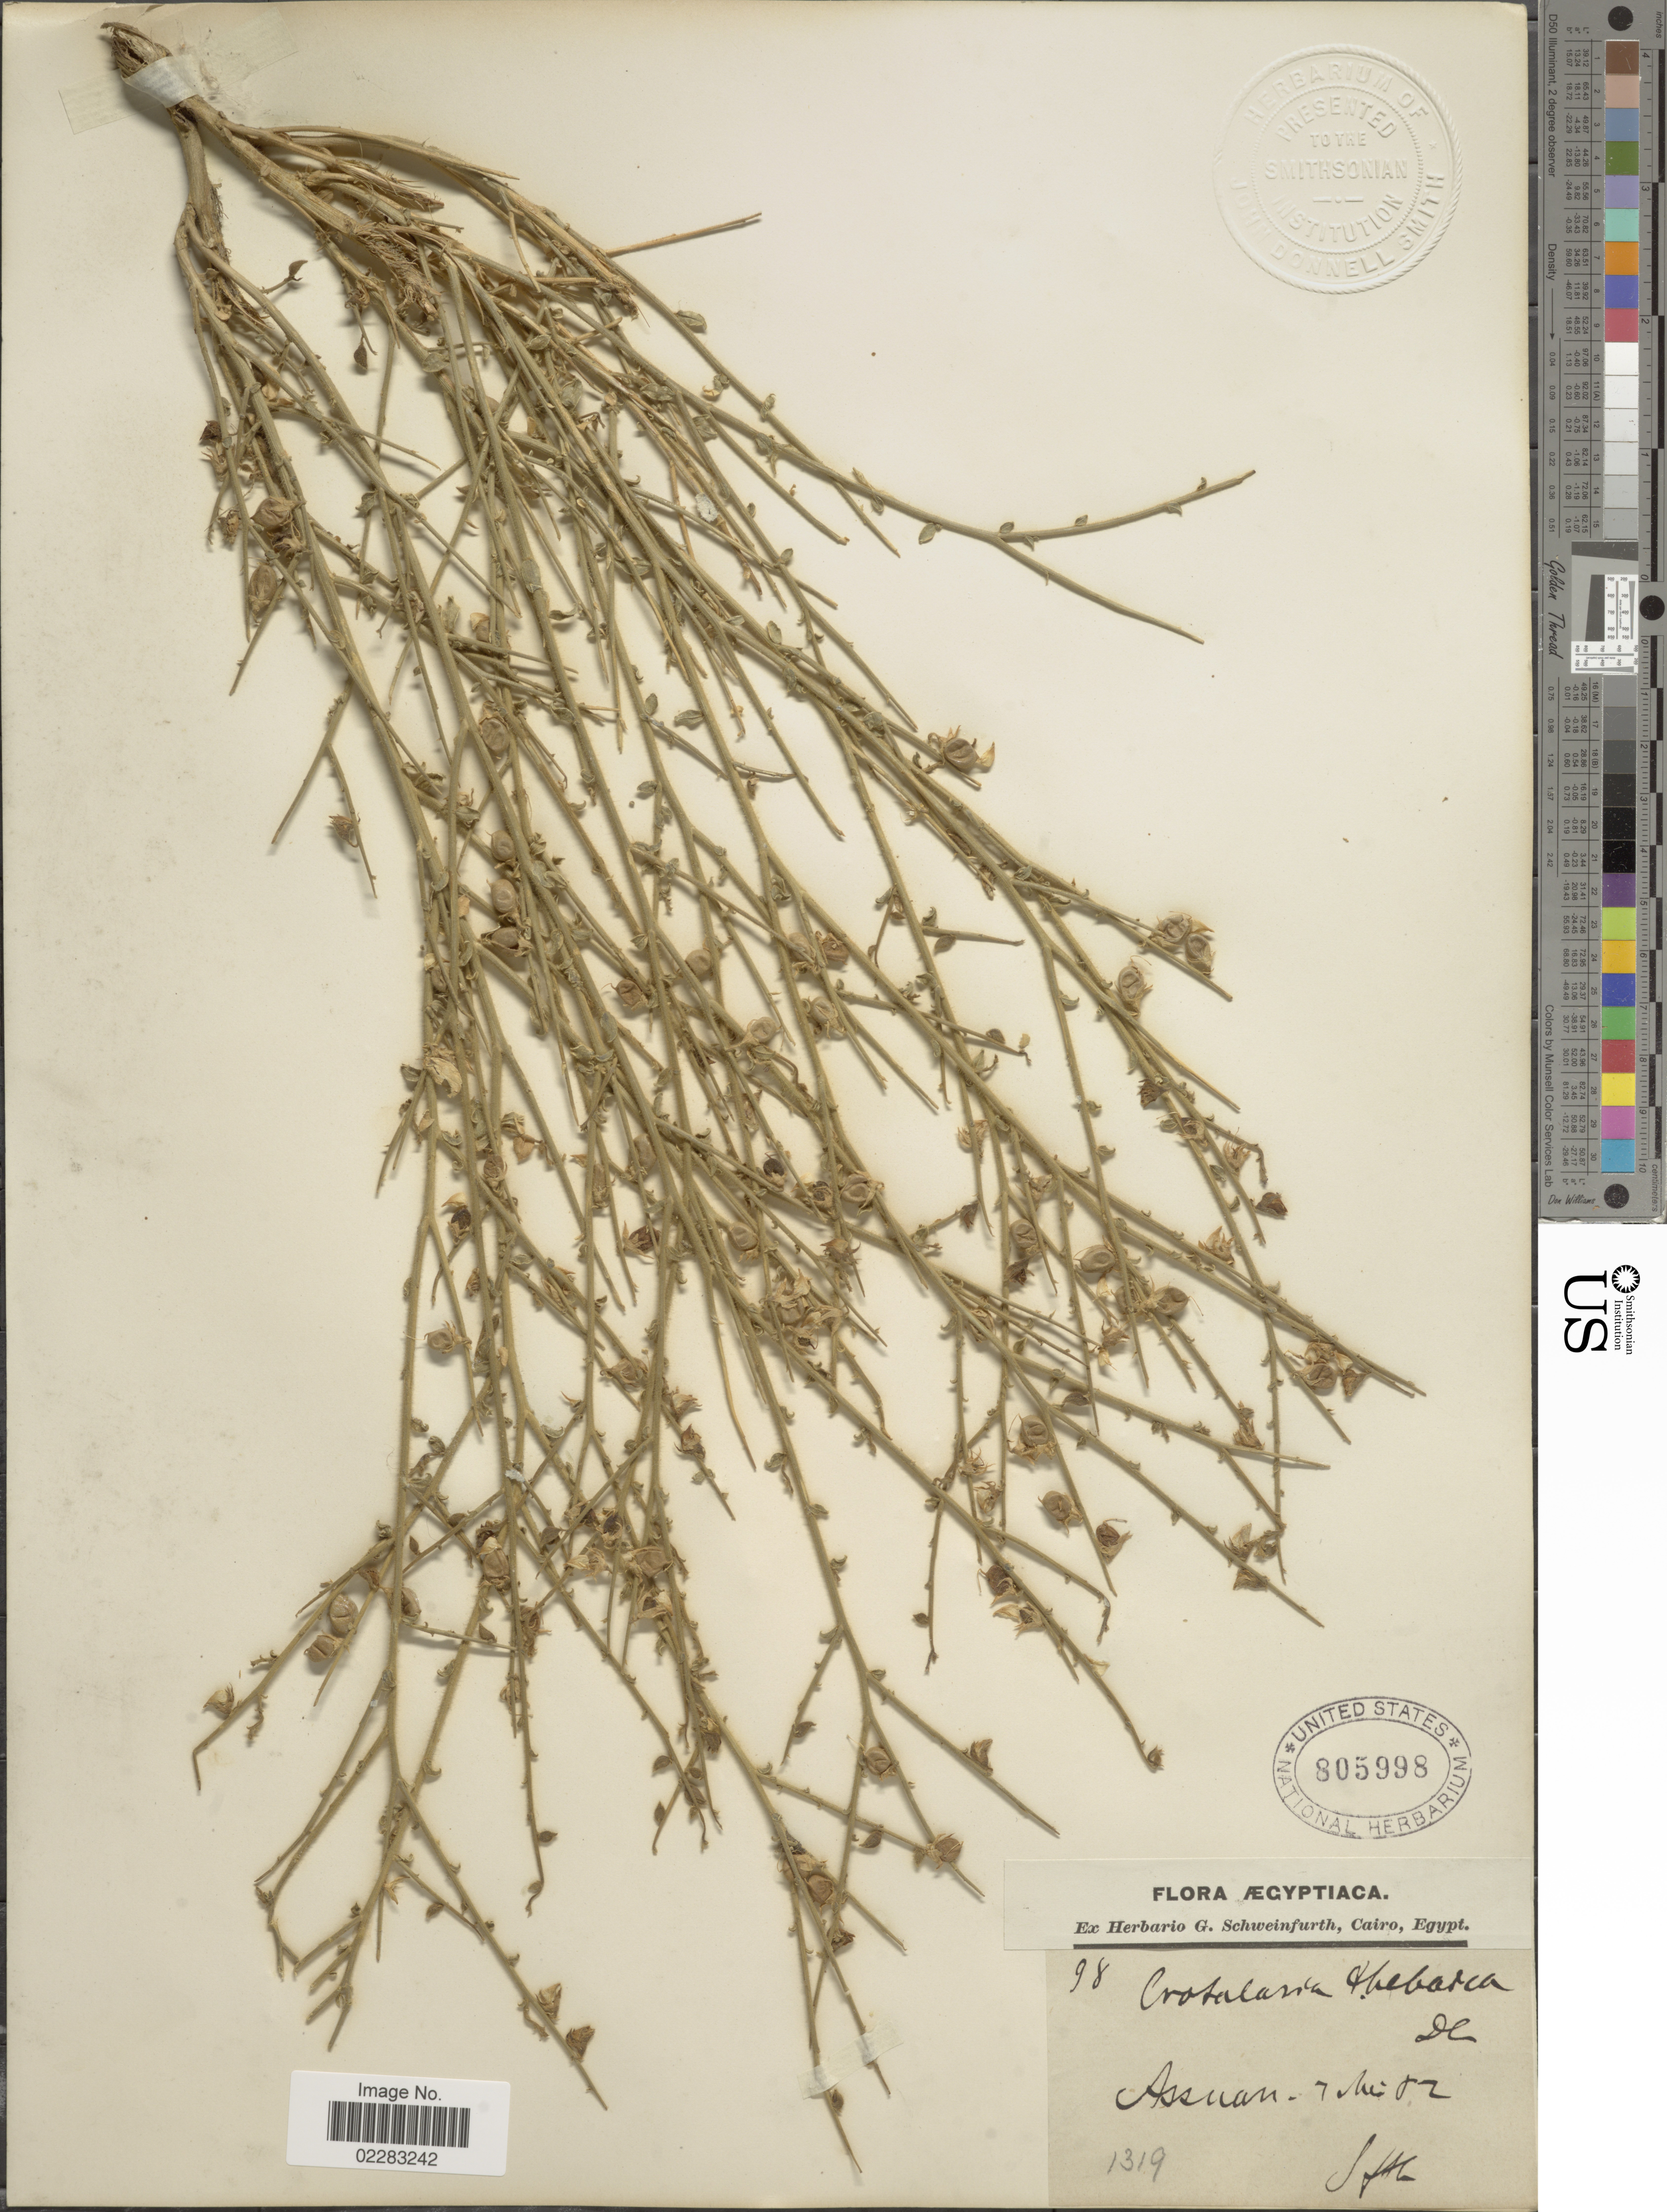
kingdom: Plantae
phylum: Tracheophyta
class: Magnoliopsida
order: Fabales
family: Fabaceae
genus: Crotalaria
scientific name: Crotalaria thebaica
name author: (Delile) DC.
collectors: G. A. Schweinfurth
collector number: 1319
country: Egypt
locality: Aegyptiaca, Assuan.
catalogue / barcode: US 805998